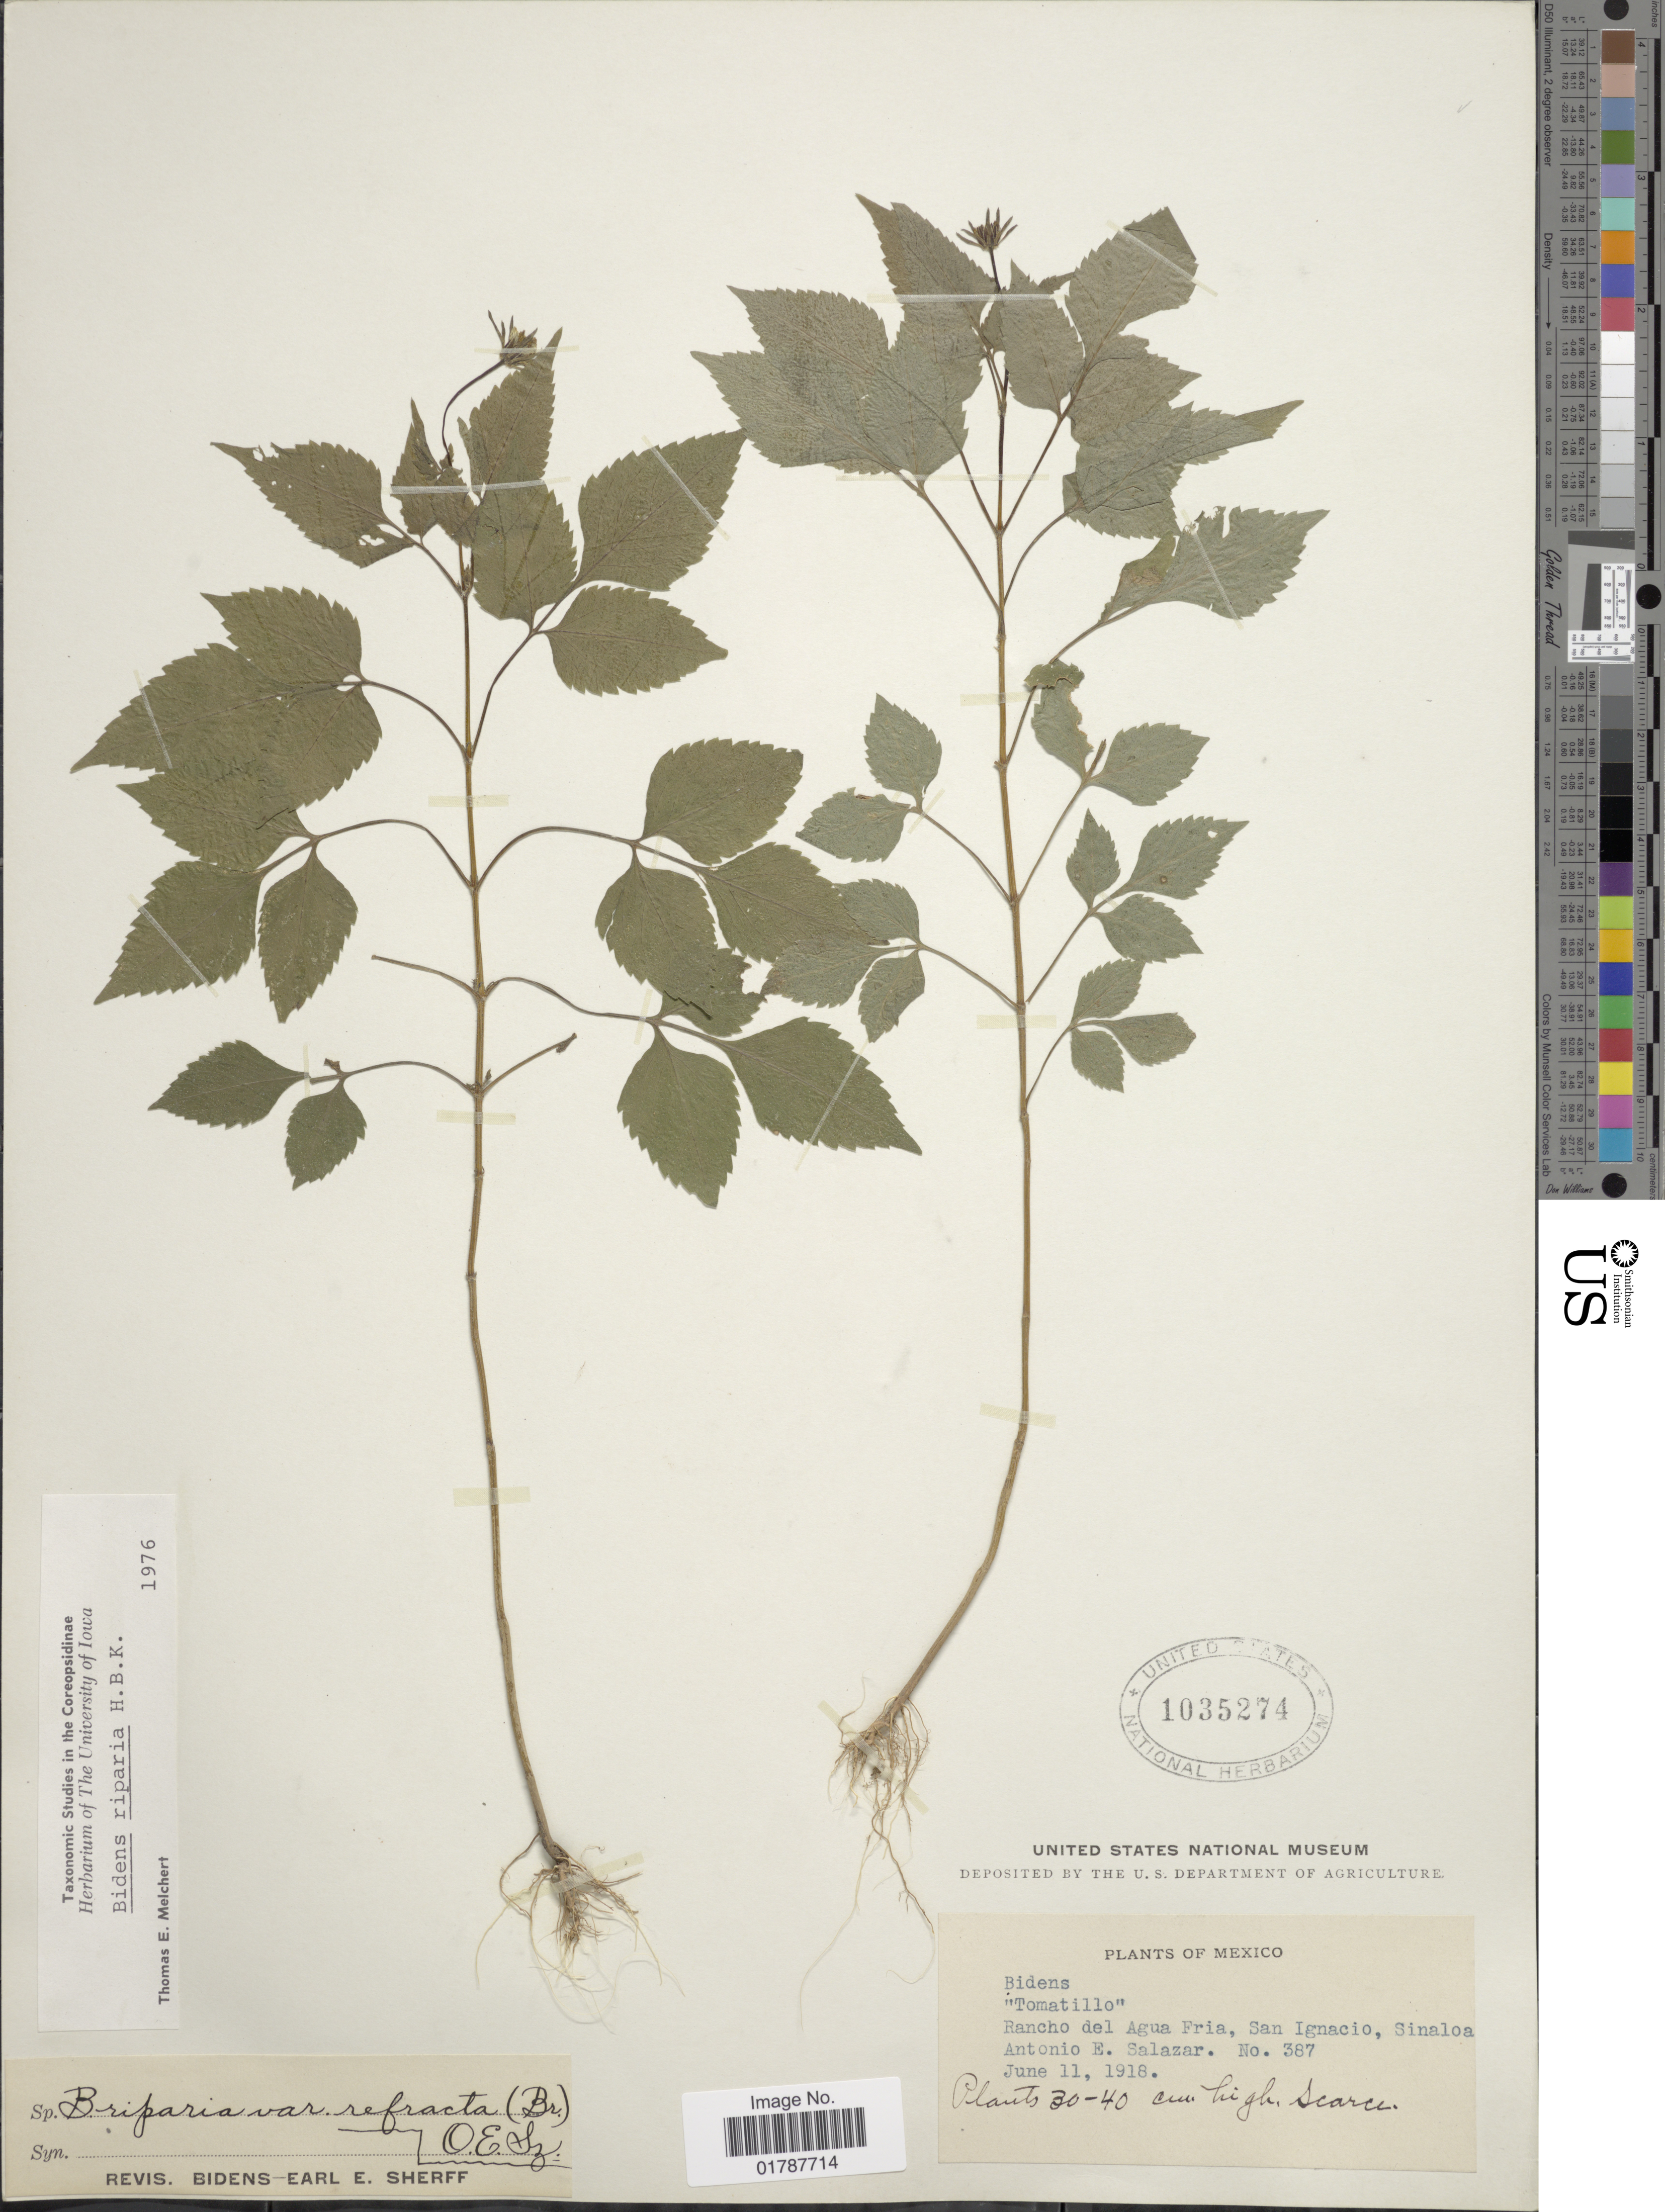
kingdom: Plantae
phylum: Tracheophyta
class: Magnoliopsida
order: Asterales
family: Asteraceae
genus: Bidens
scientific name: Bidens riparia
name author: Kunth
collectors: A. E. Salazar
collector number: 387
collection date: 1918-06-11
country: Mexico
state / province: Sinaloa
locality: Rancho del Agua, San Ignacio, Sinaloa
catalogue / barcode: US 1035274